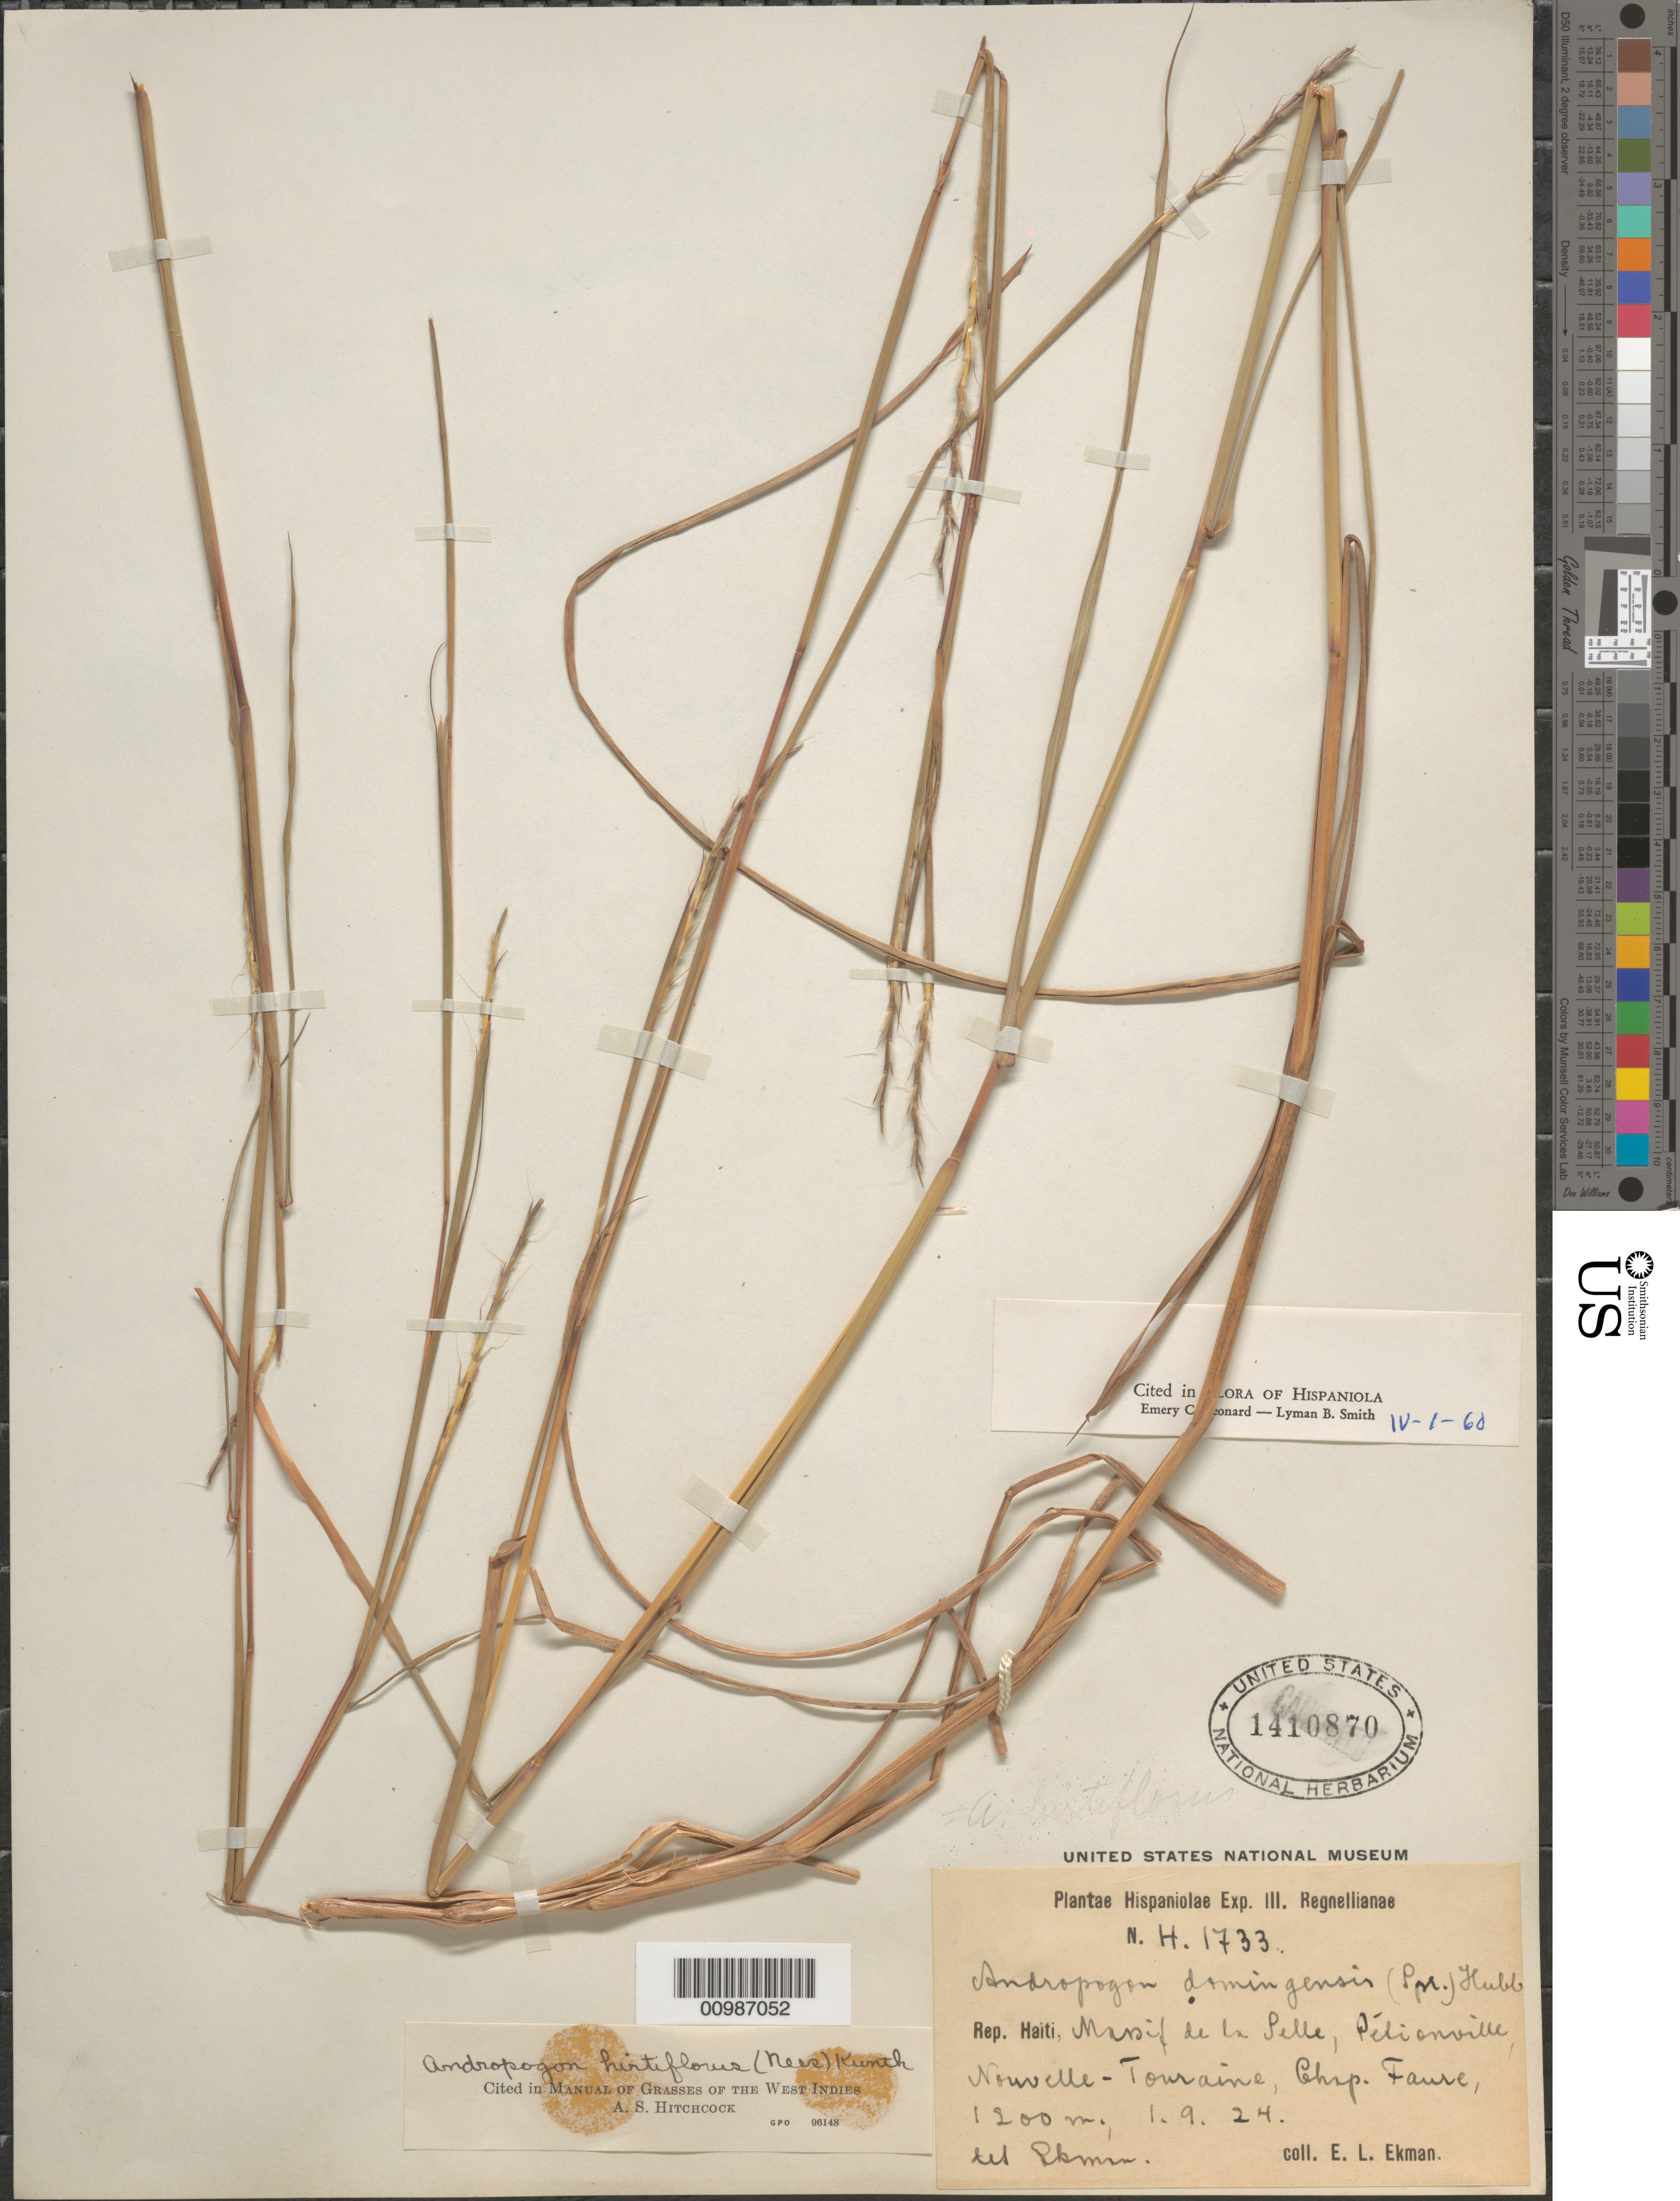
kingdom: Plantae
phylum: Tracheophyta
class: Liliopsida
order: Poales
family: Poaceae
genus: Andropogon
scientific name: Andropogon hirtiflorus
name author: (Nees) Kunth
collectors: E. L. Ekman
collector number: H 1733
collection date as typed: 09 Jan 1924 or 01 Aug 1924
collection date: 1924-01-09 or 1924-08-01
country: Haiti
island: Hispaniola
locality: Massif de la Pelle, Petionville, Nouvelle-Touraine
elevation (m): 1200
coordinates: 0 N, 0 E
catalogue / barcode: US 1410870